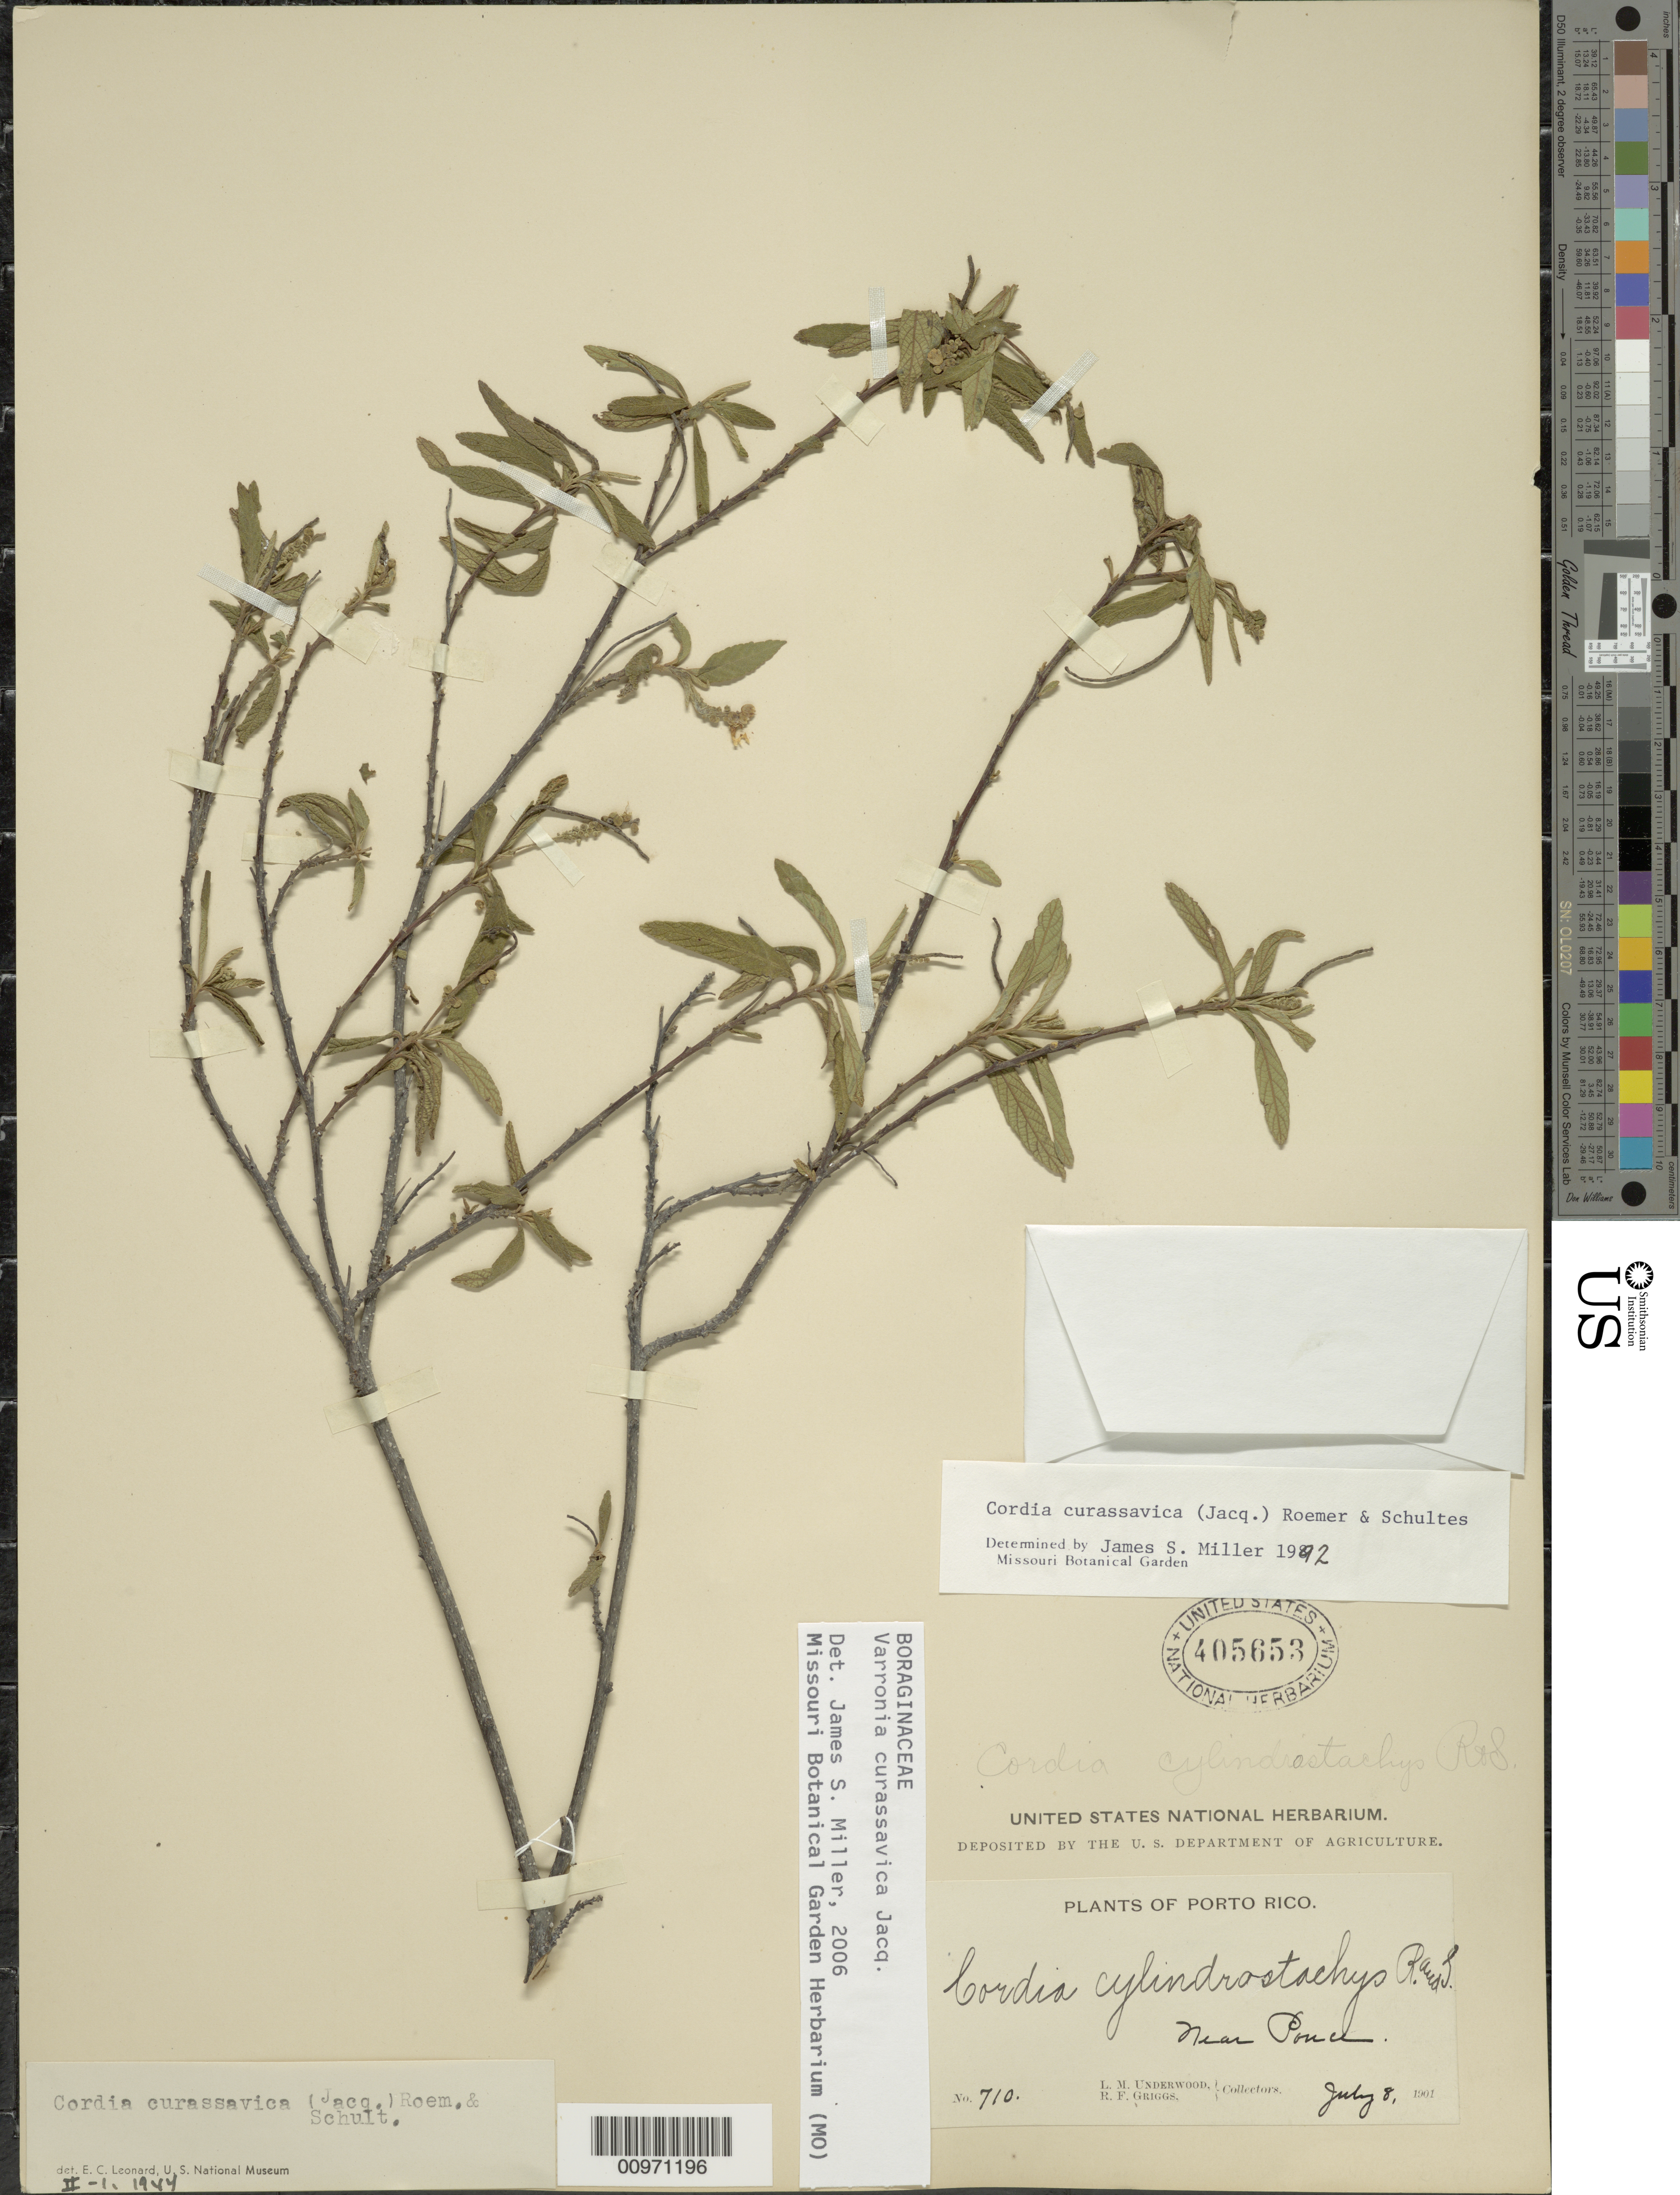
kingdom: Plantae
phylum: Tracheophyta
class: Magnoliopsida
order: Boraginales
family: Cordiaceae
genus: Varronia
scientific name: Varronia curassavica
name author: Jacq.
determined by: Miller, James S., (MO), Missouri Botanical Garden (UNITED STATES)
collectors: L. M. Underwood & R. F. Griggs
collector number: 710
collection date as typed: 08 Jul 1901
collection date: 1901-07-08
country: Puerto Rico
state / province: Ponce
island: Puerto Rico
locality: Near Ponce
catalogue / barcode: US 405653